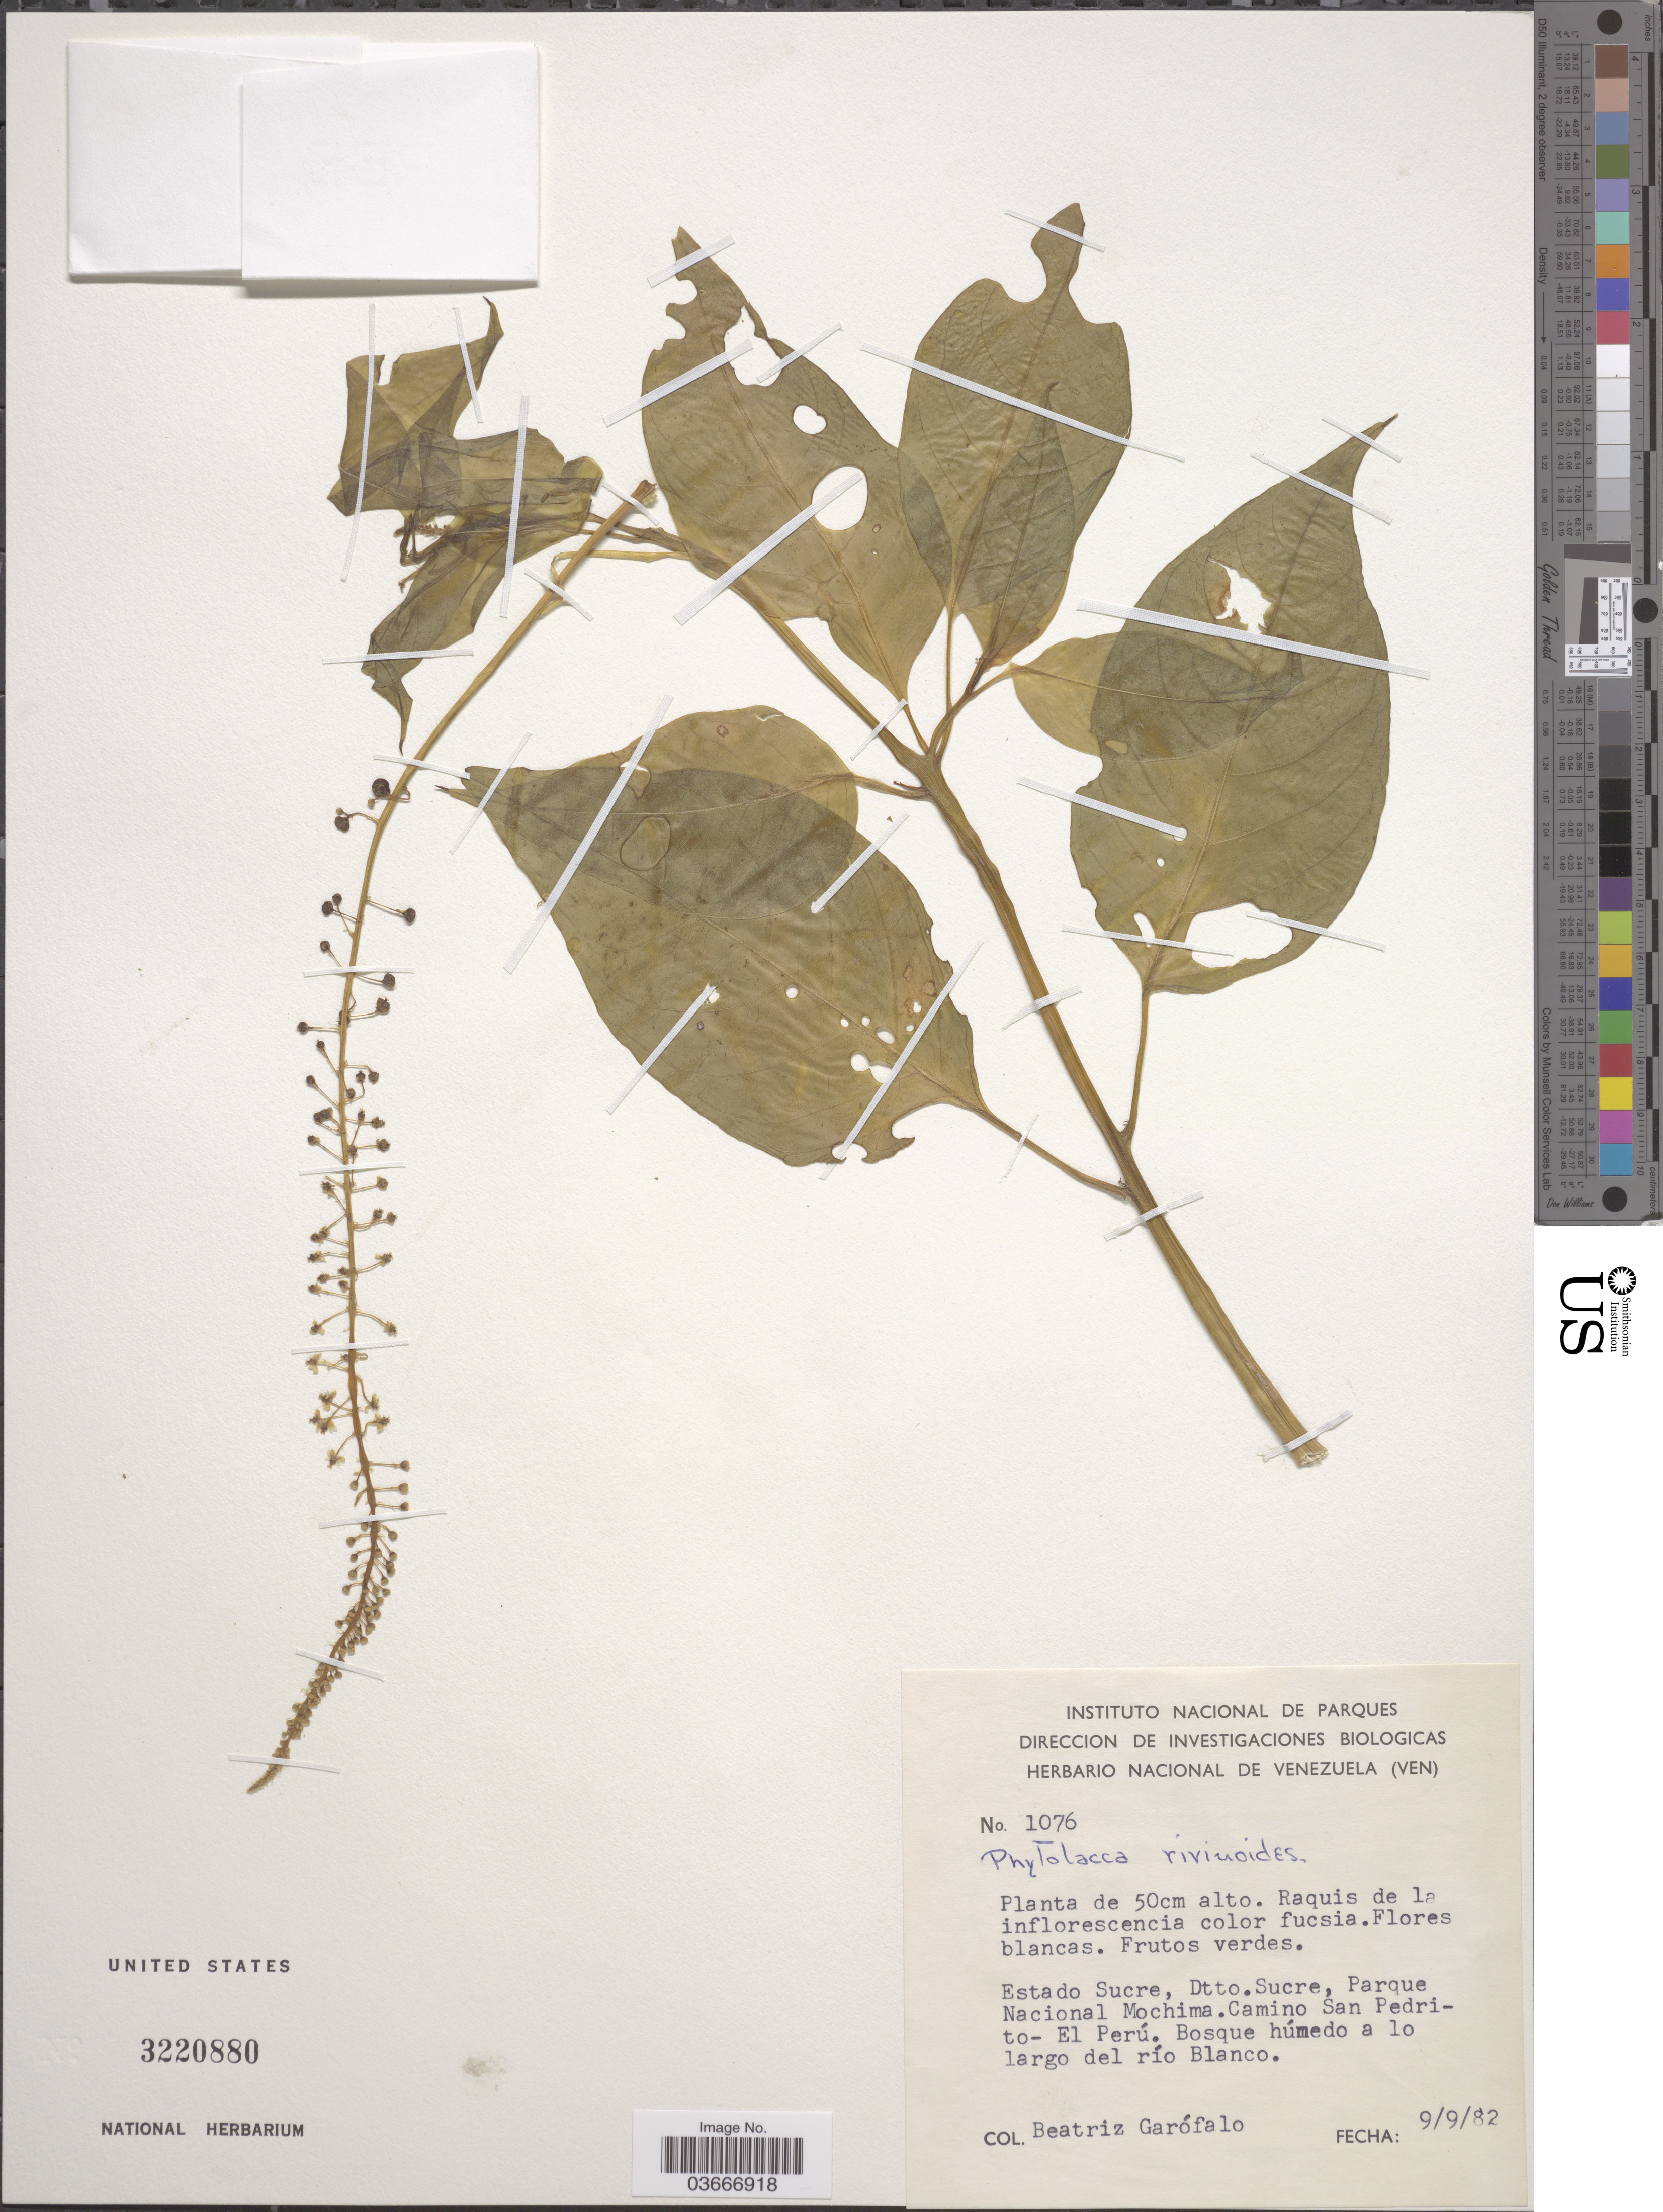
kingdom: Plantae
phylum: Tracheophyta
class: Magnoliopsida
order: Caryophyllales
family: Phytolaccaceae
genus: Phytolacca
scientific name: Phytolacca rivinoides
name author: Kunth & C.D. Bouché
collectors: B. Garofalo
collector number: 1076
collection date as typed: Transcribed d/m/y: 9/9/82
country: Venezuela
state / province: Sucre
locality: Dtto. Sucre, Parque Nacional Mochima. Camino San Pedrito - El Perú.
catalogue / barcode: US 3220880